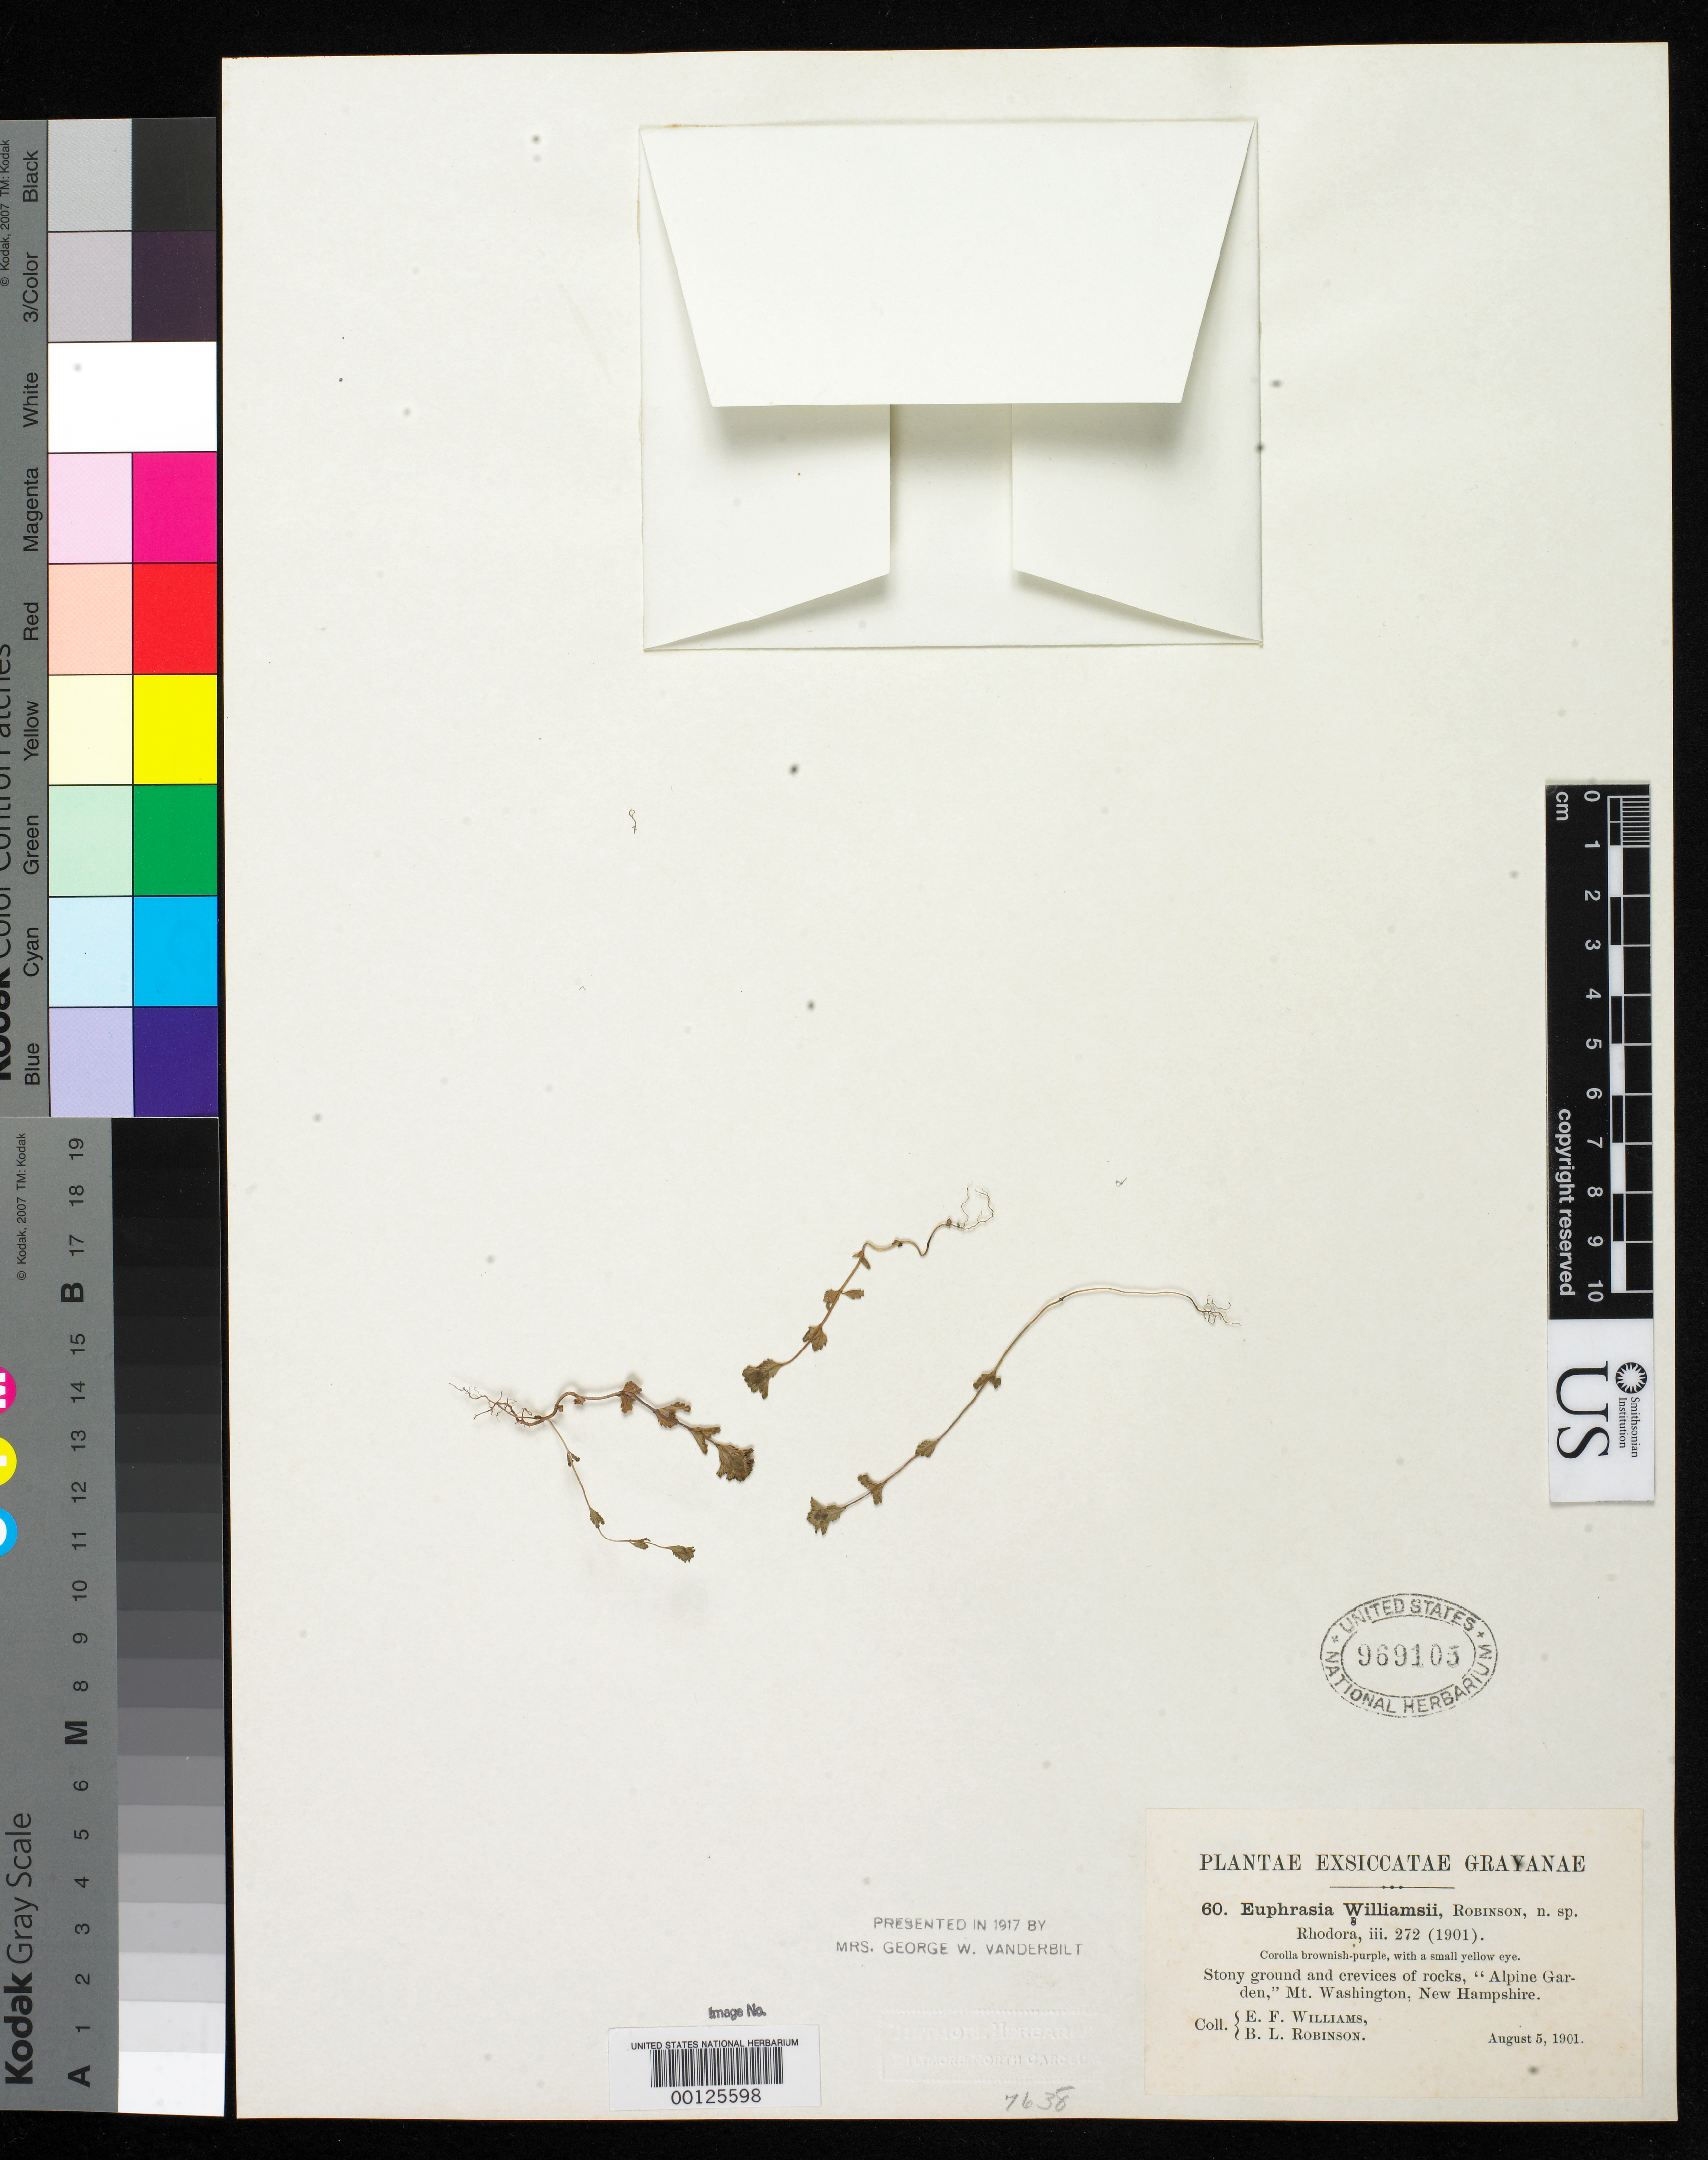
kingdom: Plantae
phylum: Tracheophyta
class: Magnoliopsida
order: Lamiales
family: Orobanchaceae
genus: Euphrasia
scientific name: Euphrasia williamsii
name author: B.L. Rob.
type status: Isotype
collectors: E. F. Williams & B. L. Robinson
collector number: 60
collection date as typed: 05 Aug 1901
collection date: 1901-08-05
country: United States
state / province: New Hampshire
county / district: Coos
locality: Mount Washington.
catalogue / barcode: US 969105